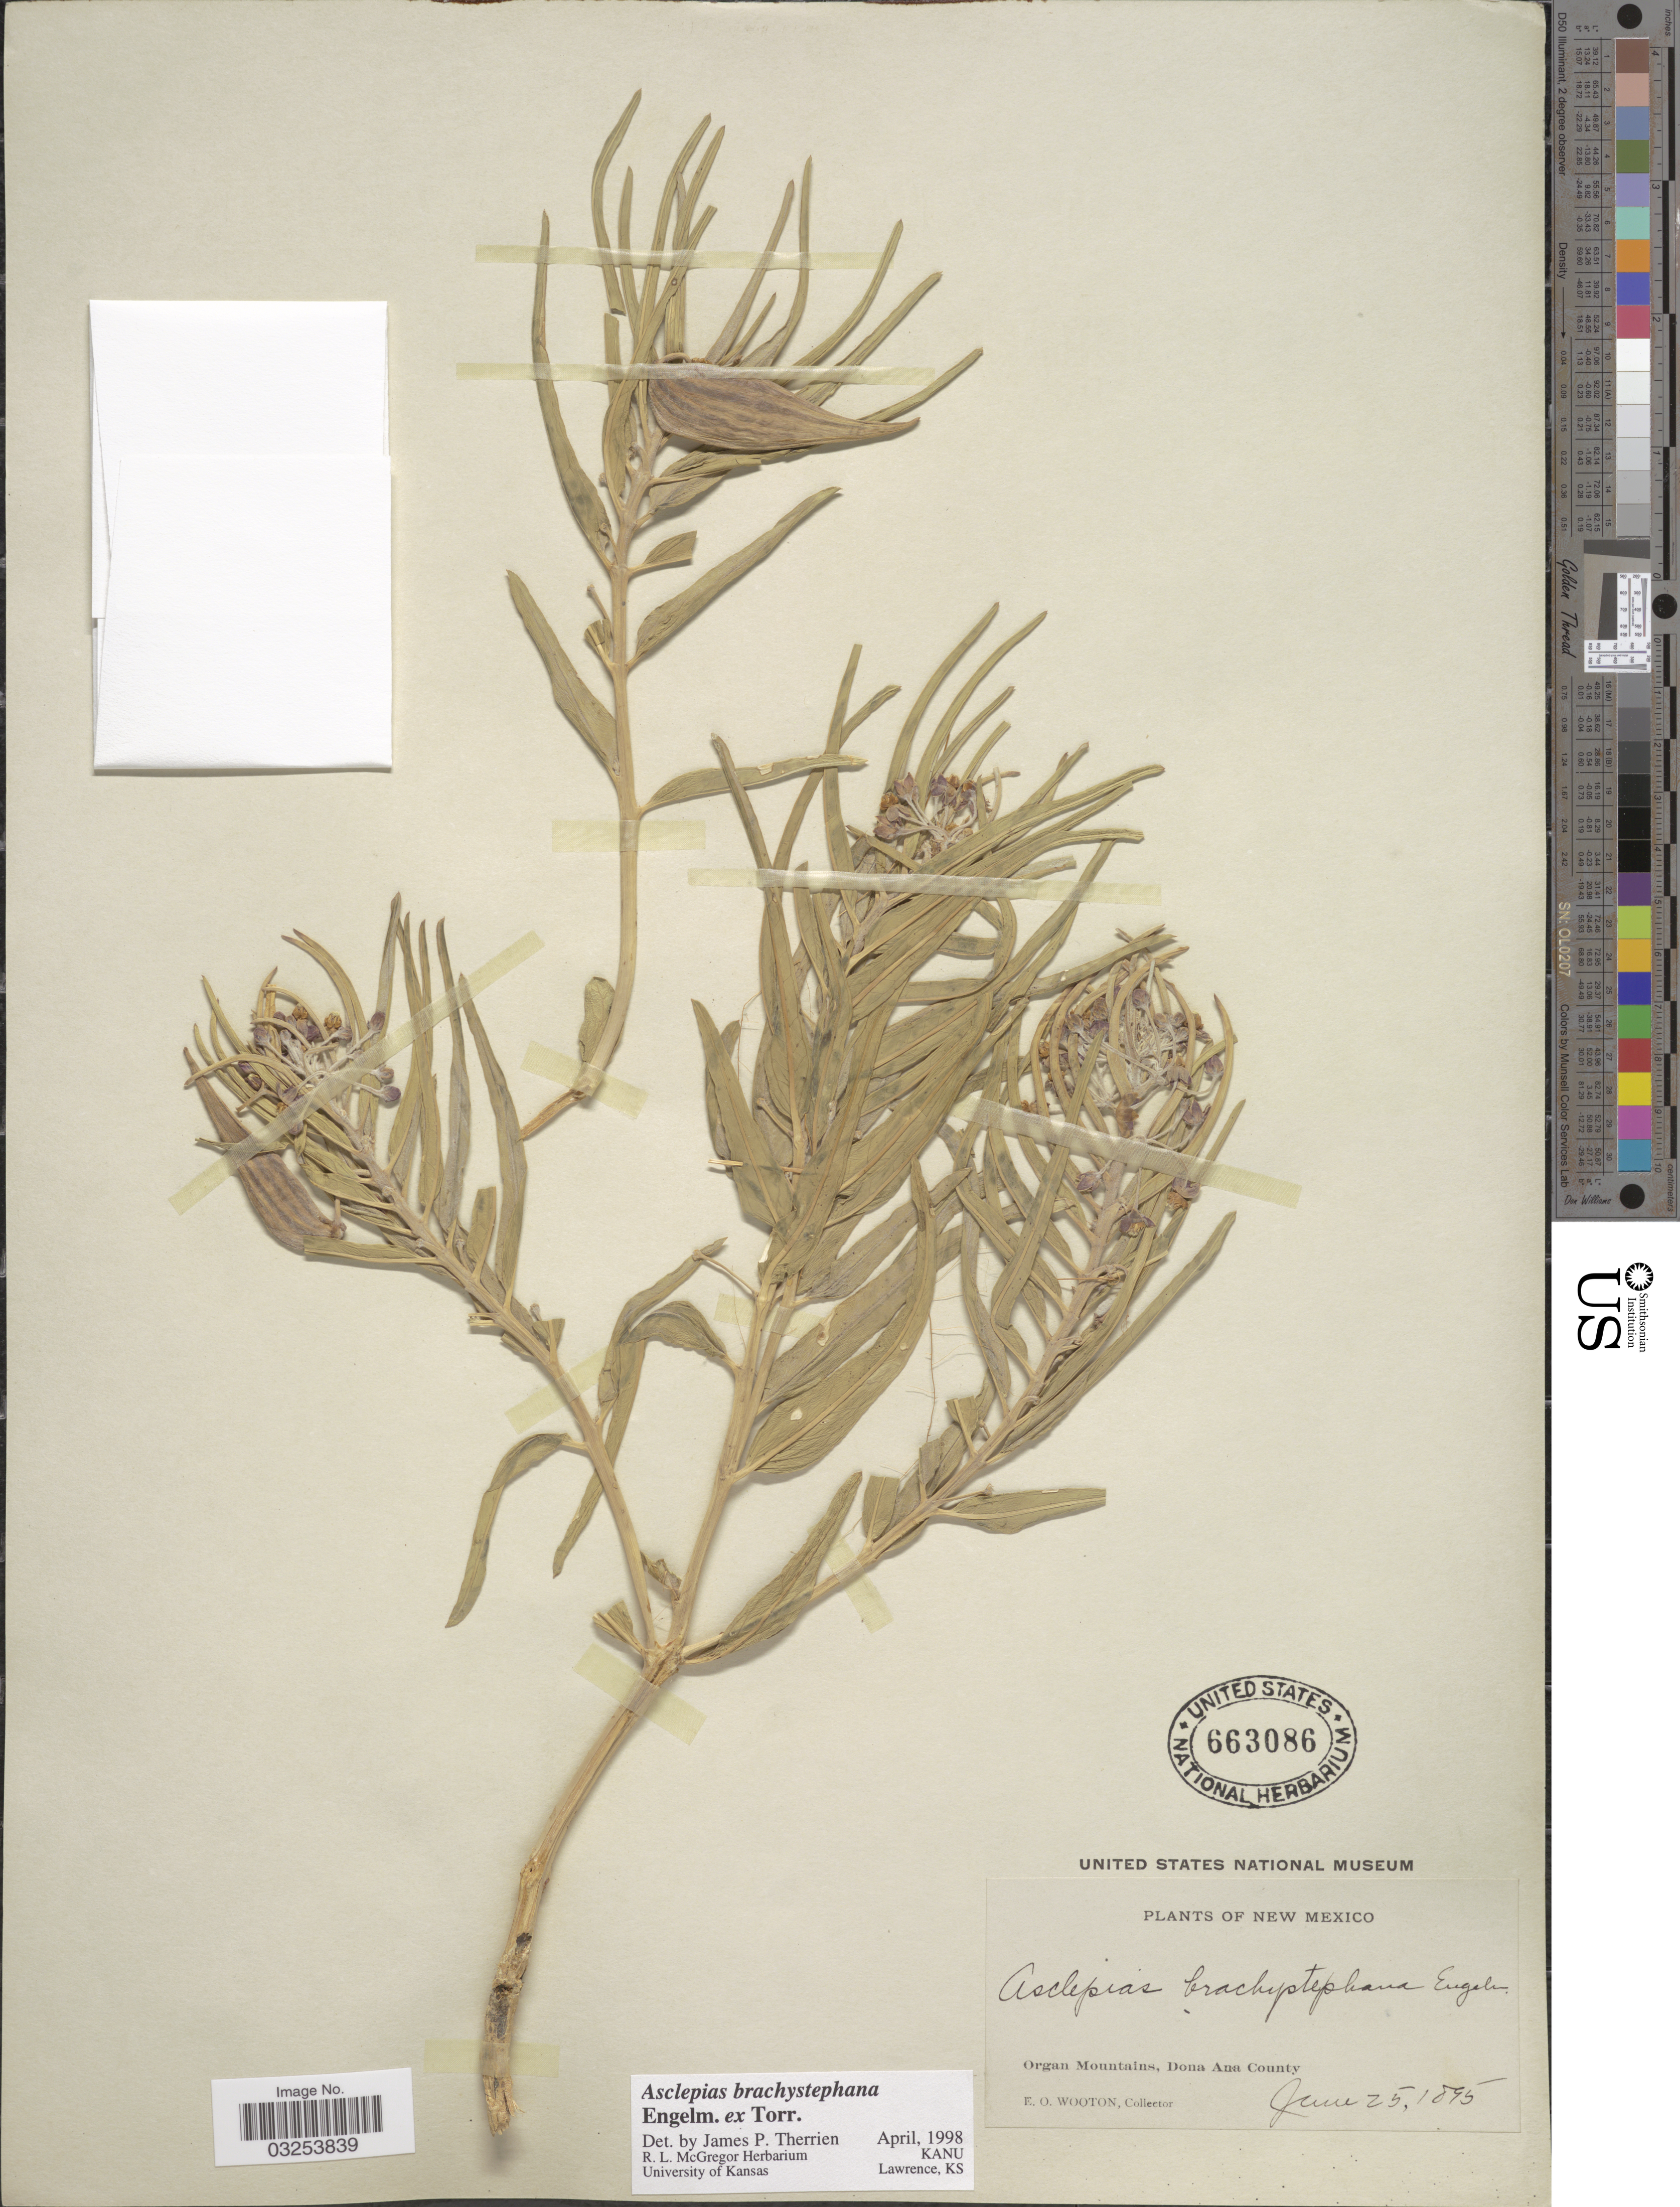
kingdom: Plantae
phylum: Tracheophyta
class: Magnoliopsida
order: Gentianales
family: Apocynaceae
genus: Asclepias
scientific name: Asclepias brachystephana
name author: Engelm. ex Torr.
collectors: E. O. Wooton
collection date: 1895-06-25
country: United States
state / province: New Mexico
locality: Organ Mountains, Dona Ana County.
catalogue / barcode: US 663086